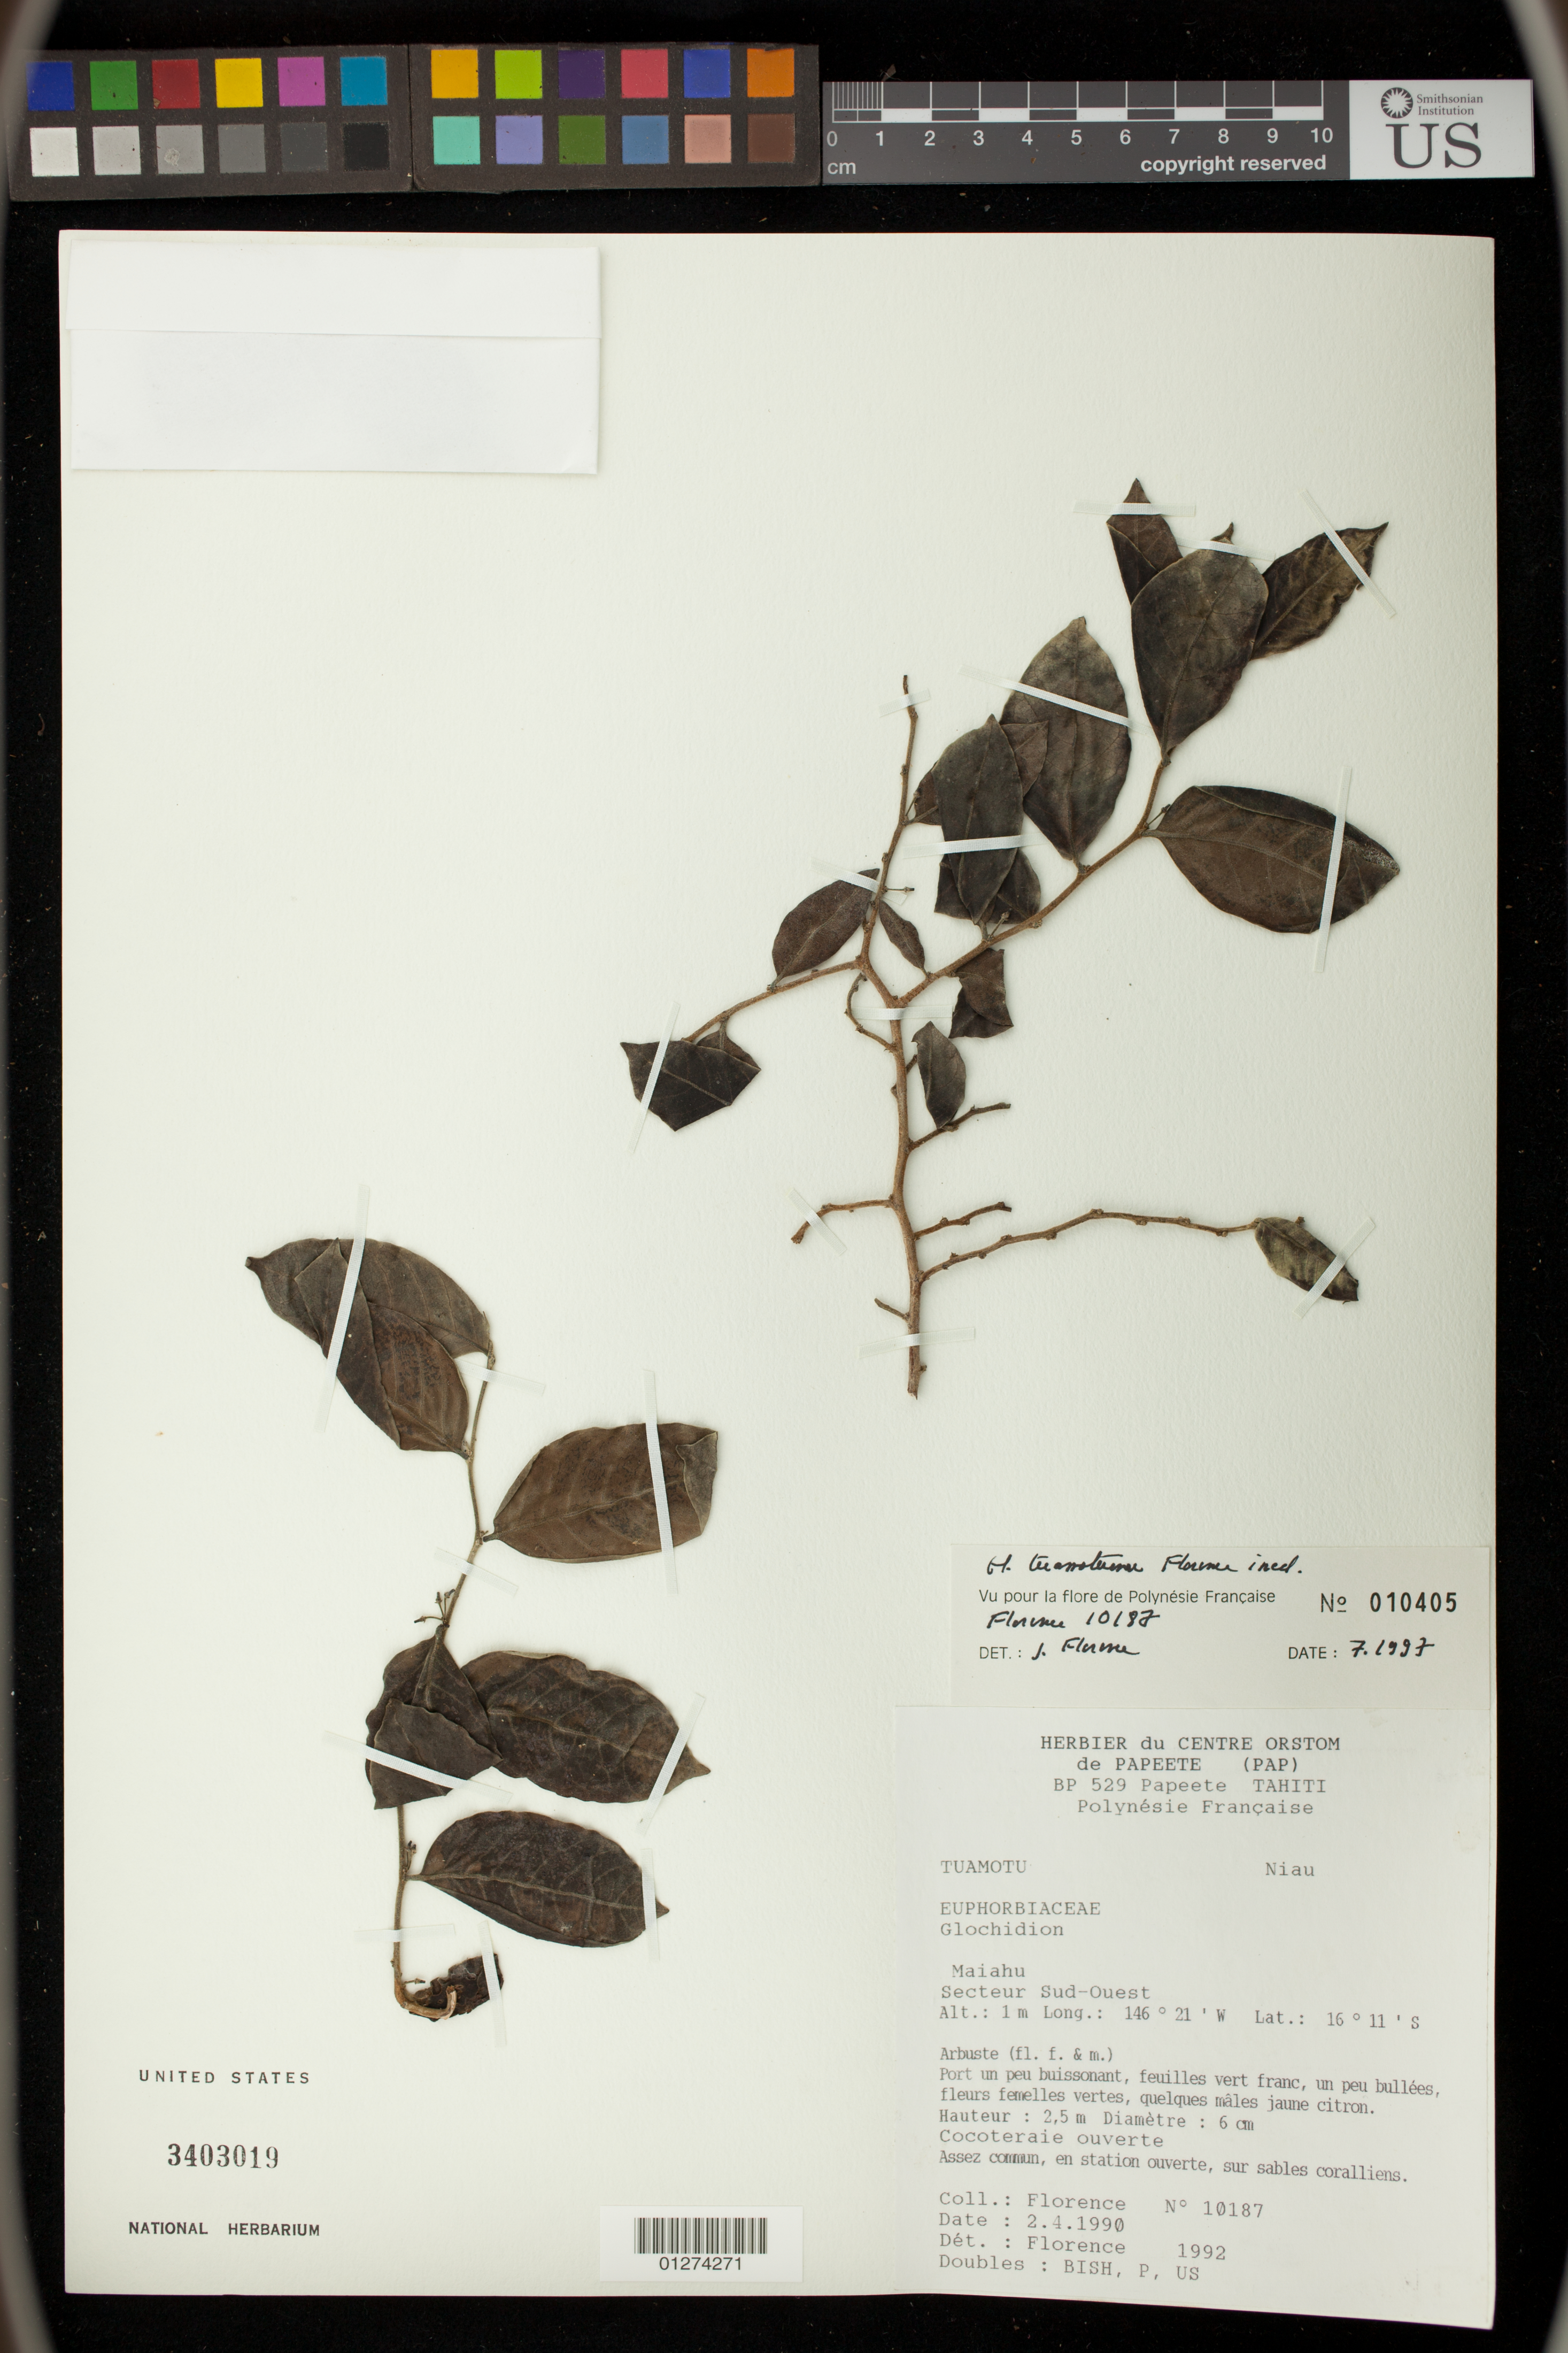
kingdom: Plantae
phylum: Tracheophyta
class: Magnoliopsida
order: Malpighiales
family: Phyllanthaceae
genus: Phyllanthus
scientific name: Phyllanthus tuamotuensis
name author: (J. Florence) W.L. Wagner & Lorence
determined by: Wagner, W. L., (BOT), Smithsonian Institution - National Museum of Natural History (UNITED STATES)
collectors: -. Florence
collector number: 10187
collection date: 1990-04-02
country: French Polynesia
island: Niau Atoll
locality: Tuamotu. Niau. Maiahu. Secteur Sud-Ouest.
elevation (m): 1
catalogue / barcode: US 3403019